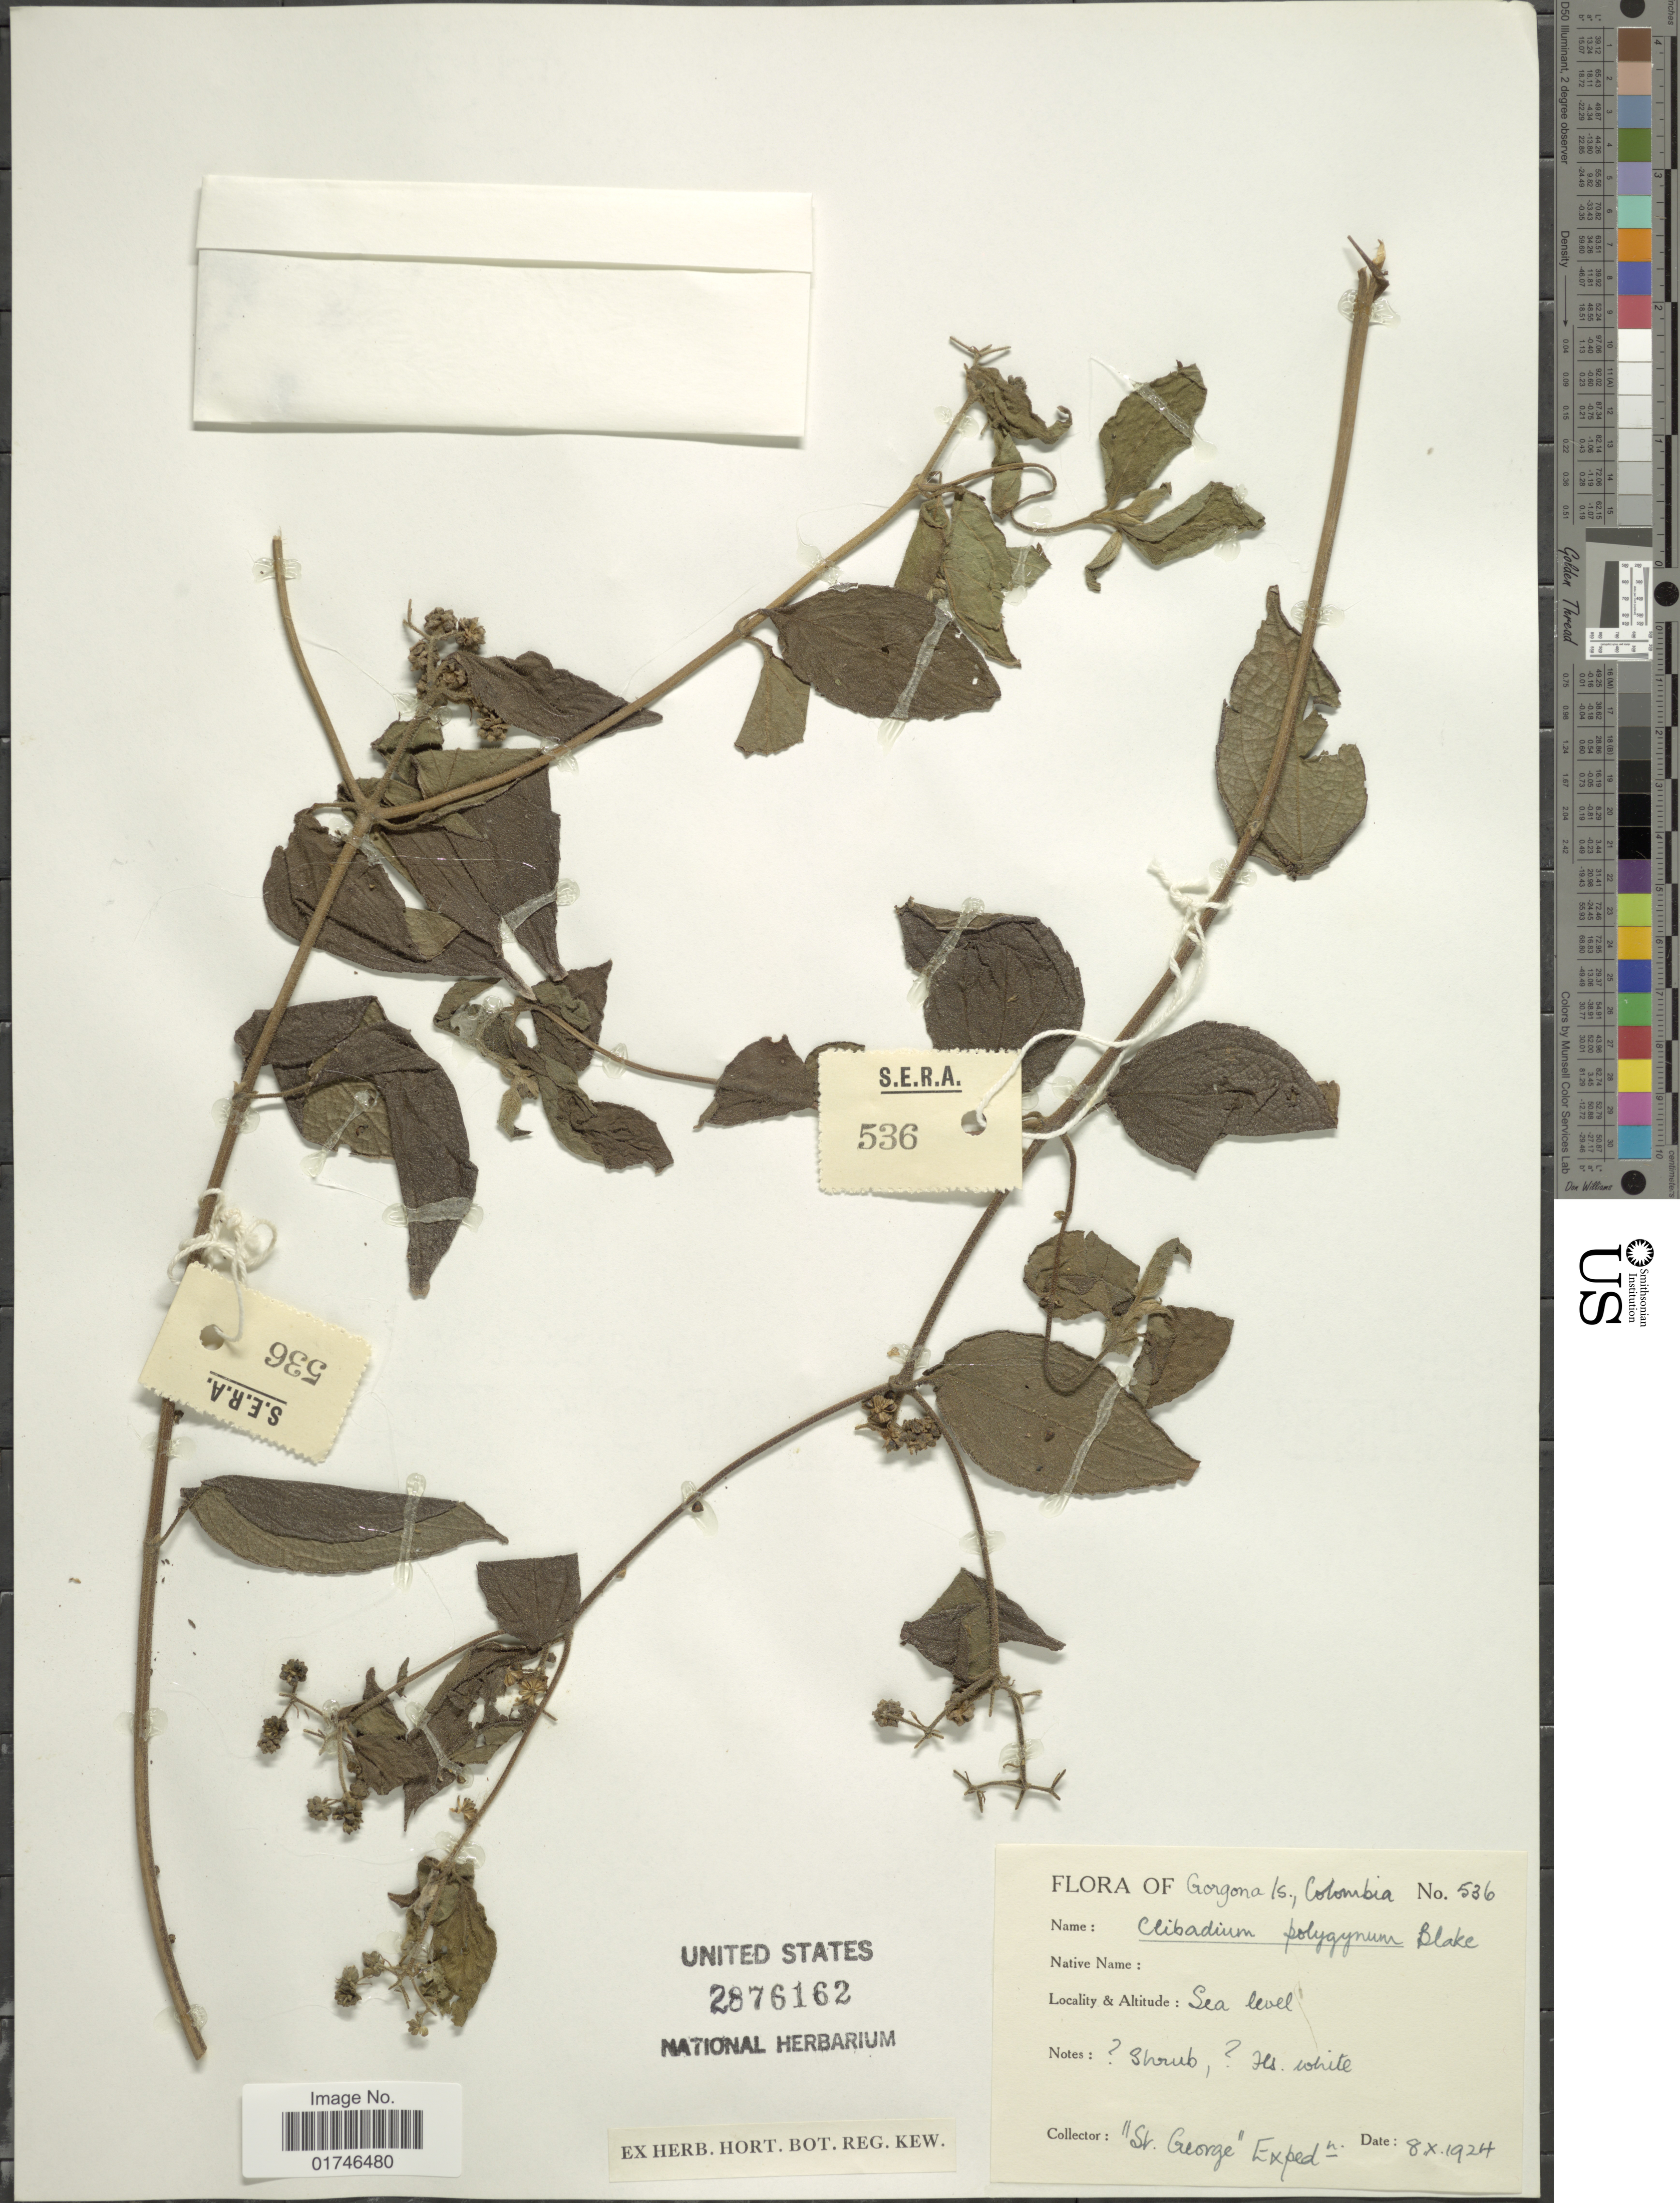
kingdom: Plantae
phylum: Tracheophyta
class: Magnoliopsida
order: Asterales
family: Asteraceae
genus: Clibadium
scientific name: Clibadium eggersii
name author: Hieron.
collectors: St. George Exped.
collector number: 536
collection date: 1924-10-08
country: Colombia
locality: Gorgona Is., Colombia.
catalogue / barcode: US 2876162